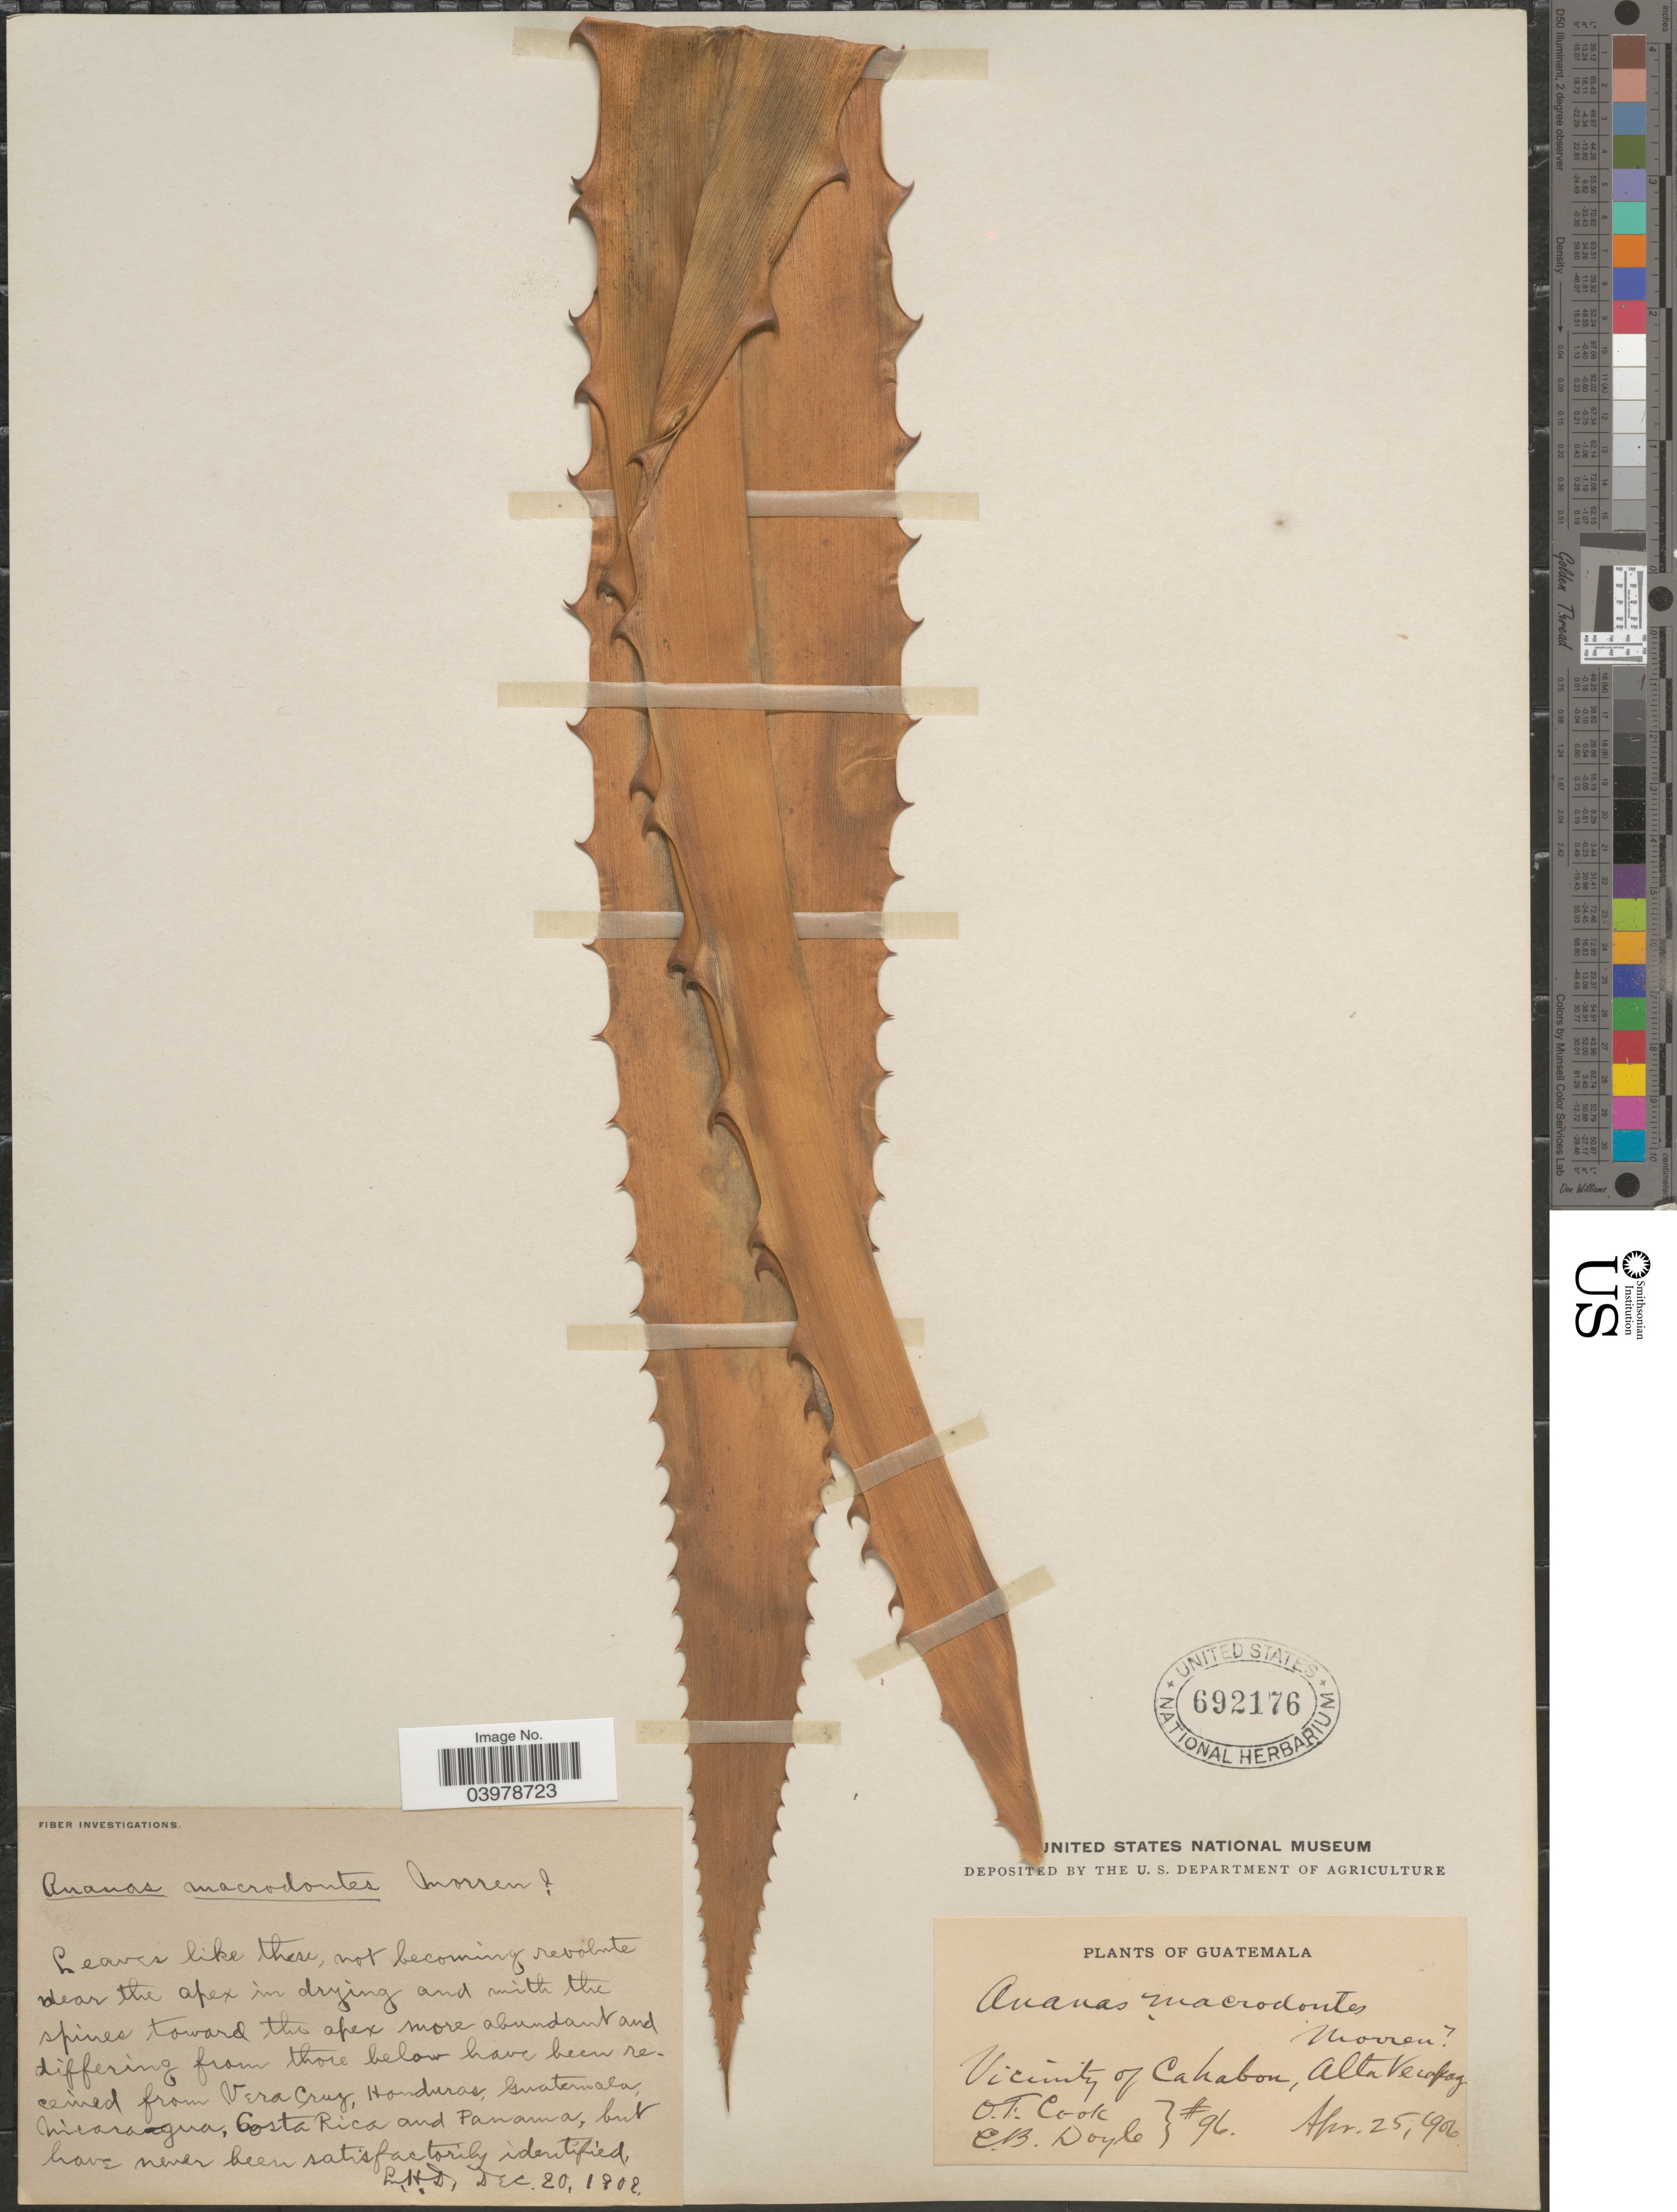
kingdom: Plantae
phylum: Tracheophyta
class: Liliopsida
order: Poales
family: Bromeliaceae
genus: Aechmea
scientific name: Aechmea magdalenae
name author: (André) André ex Baker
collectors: O. F. Cook & C. Doyle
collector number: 96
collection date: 1906-04-25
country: Guatemala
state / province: Alta Verapaz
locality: Vicinity of Cahabon.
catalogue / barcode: US 692176